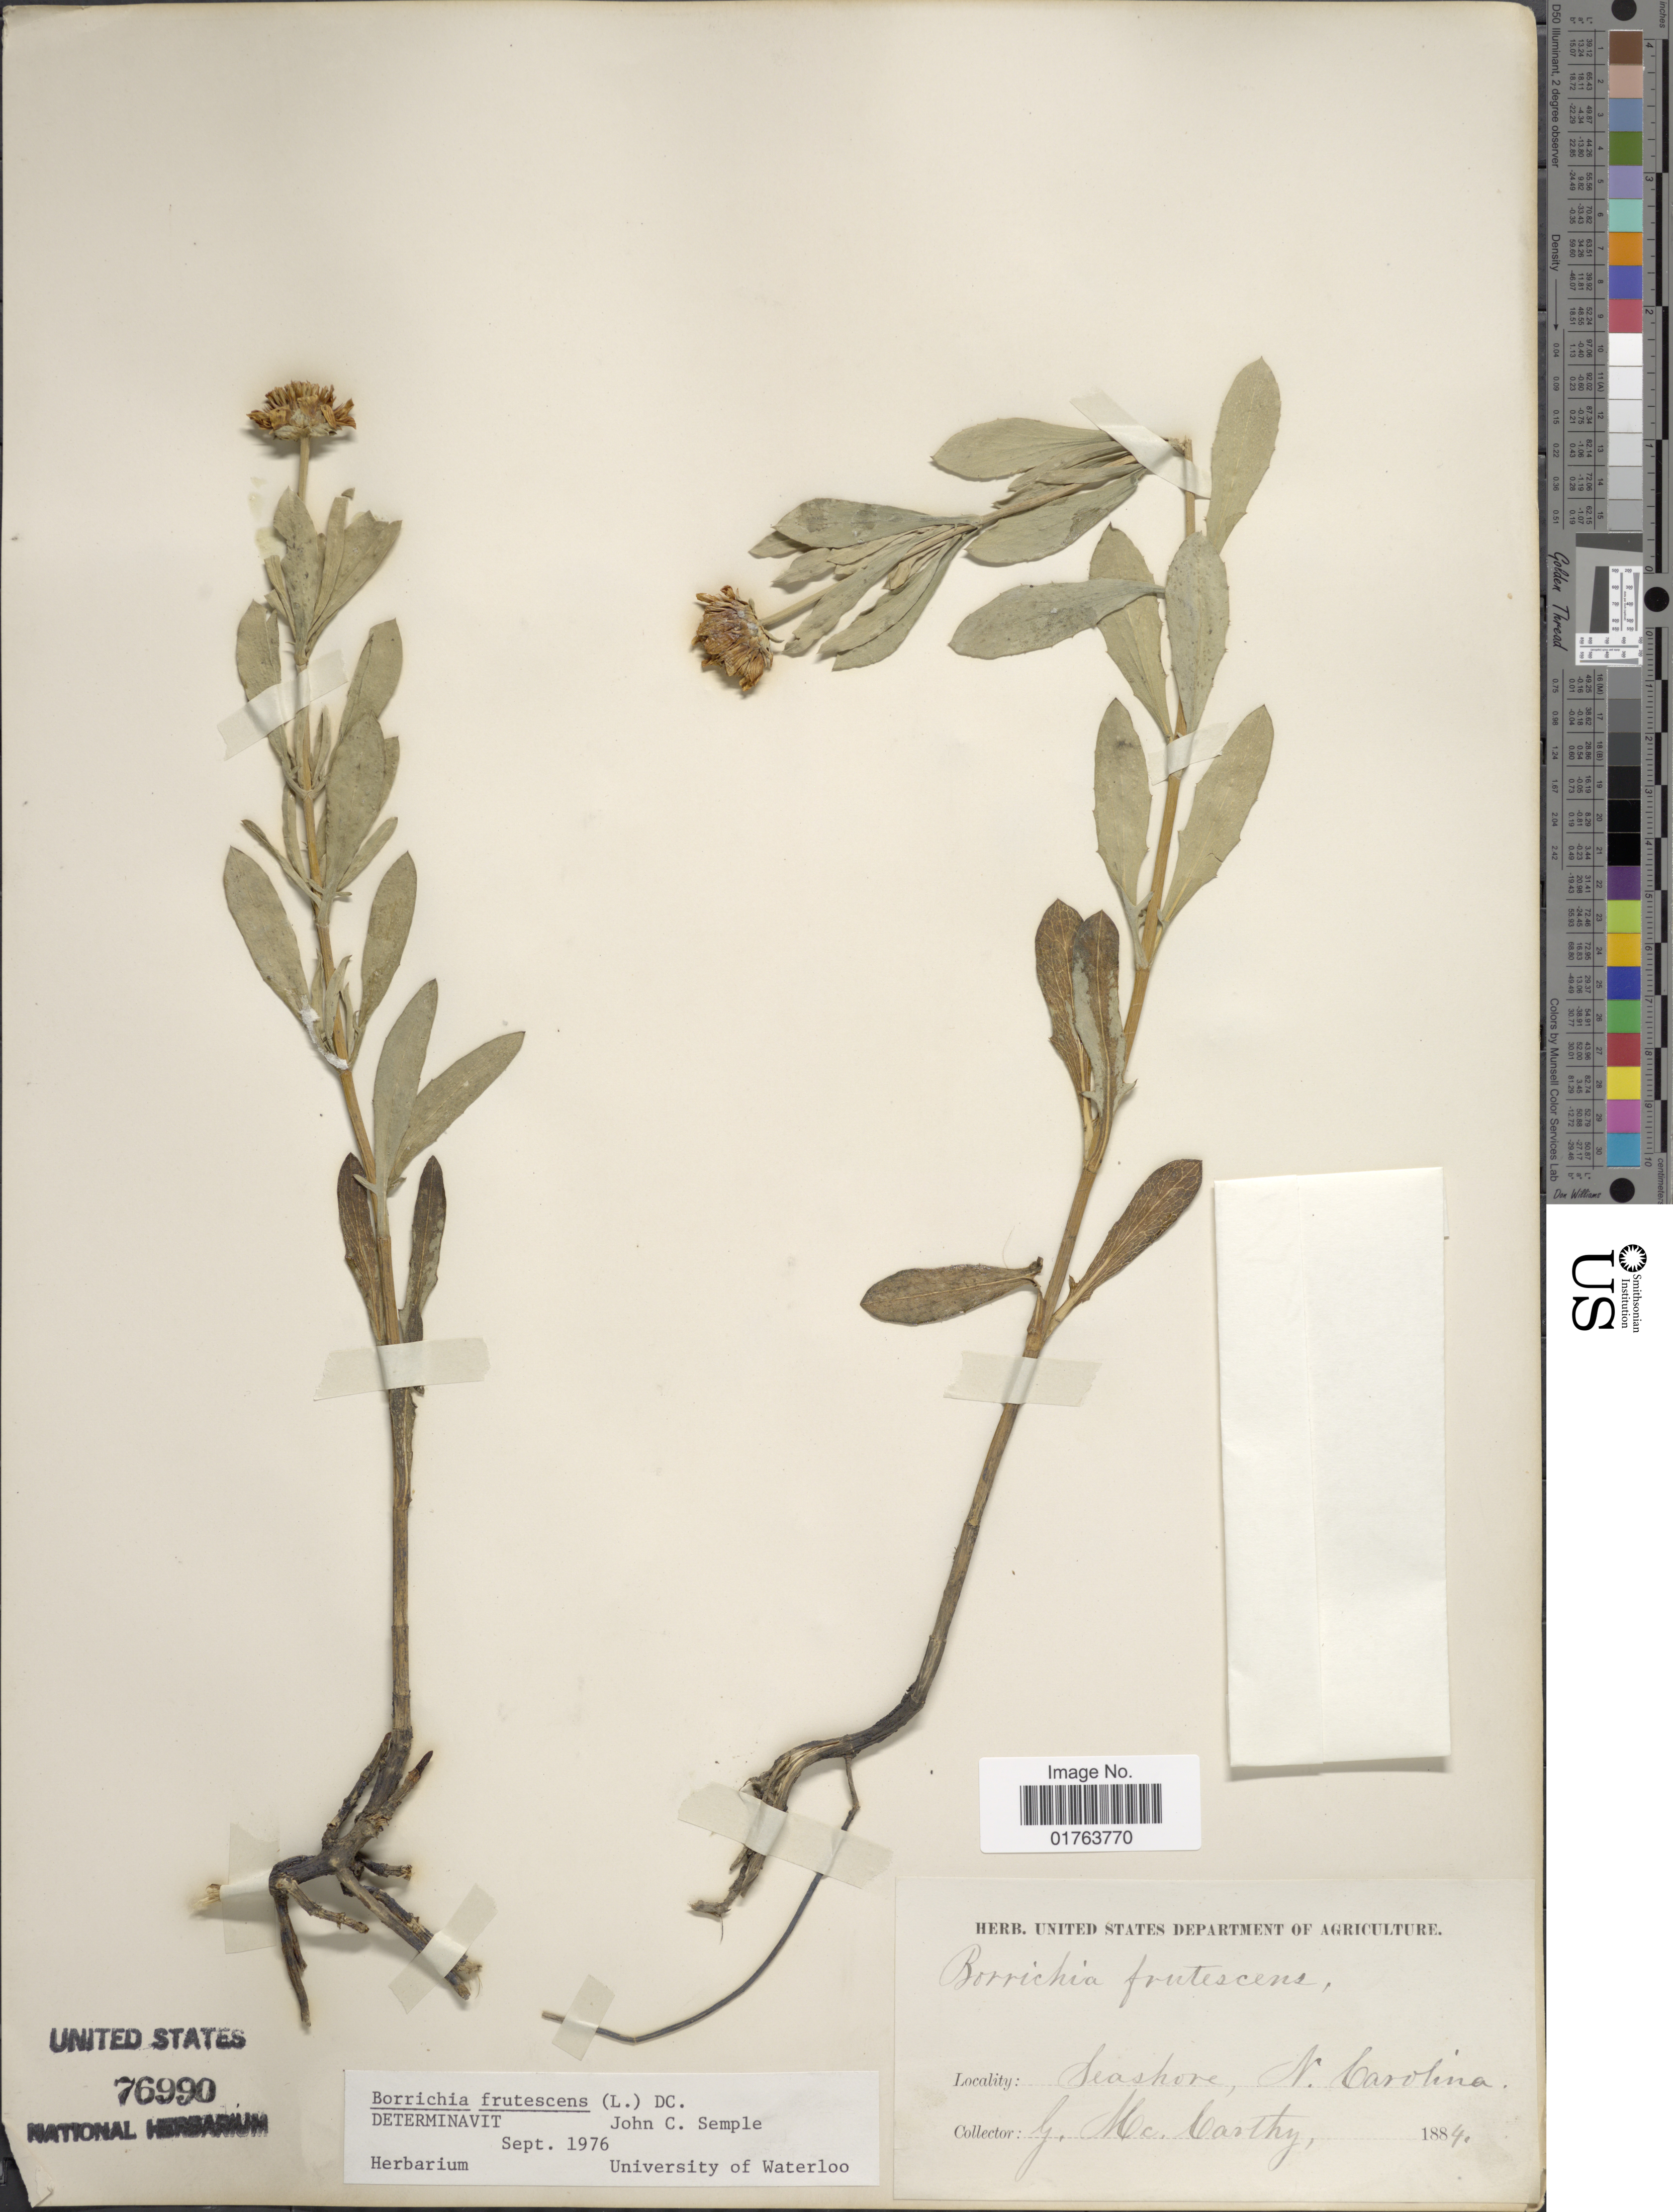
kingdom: Plantae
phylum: Tracheophyta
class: Magnoliopsida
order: Asterales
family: Asteraceae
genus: Borrichia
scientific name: Borrichia frutescens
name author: (L.) DC.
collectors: G. McCarthy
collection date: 1884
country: United States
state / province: North Carolina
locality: Seashore, North Carolina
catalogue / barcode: US 76990